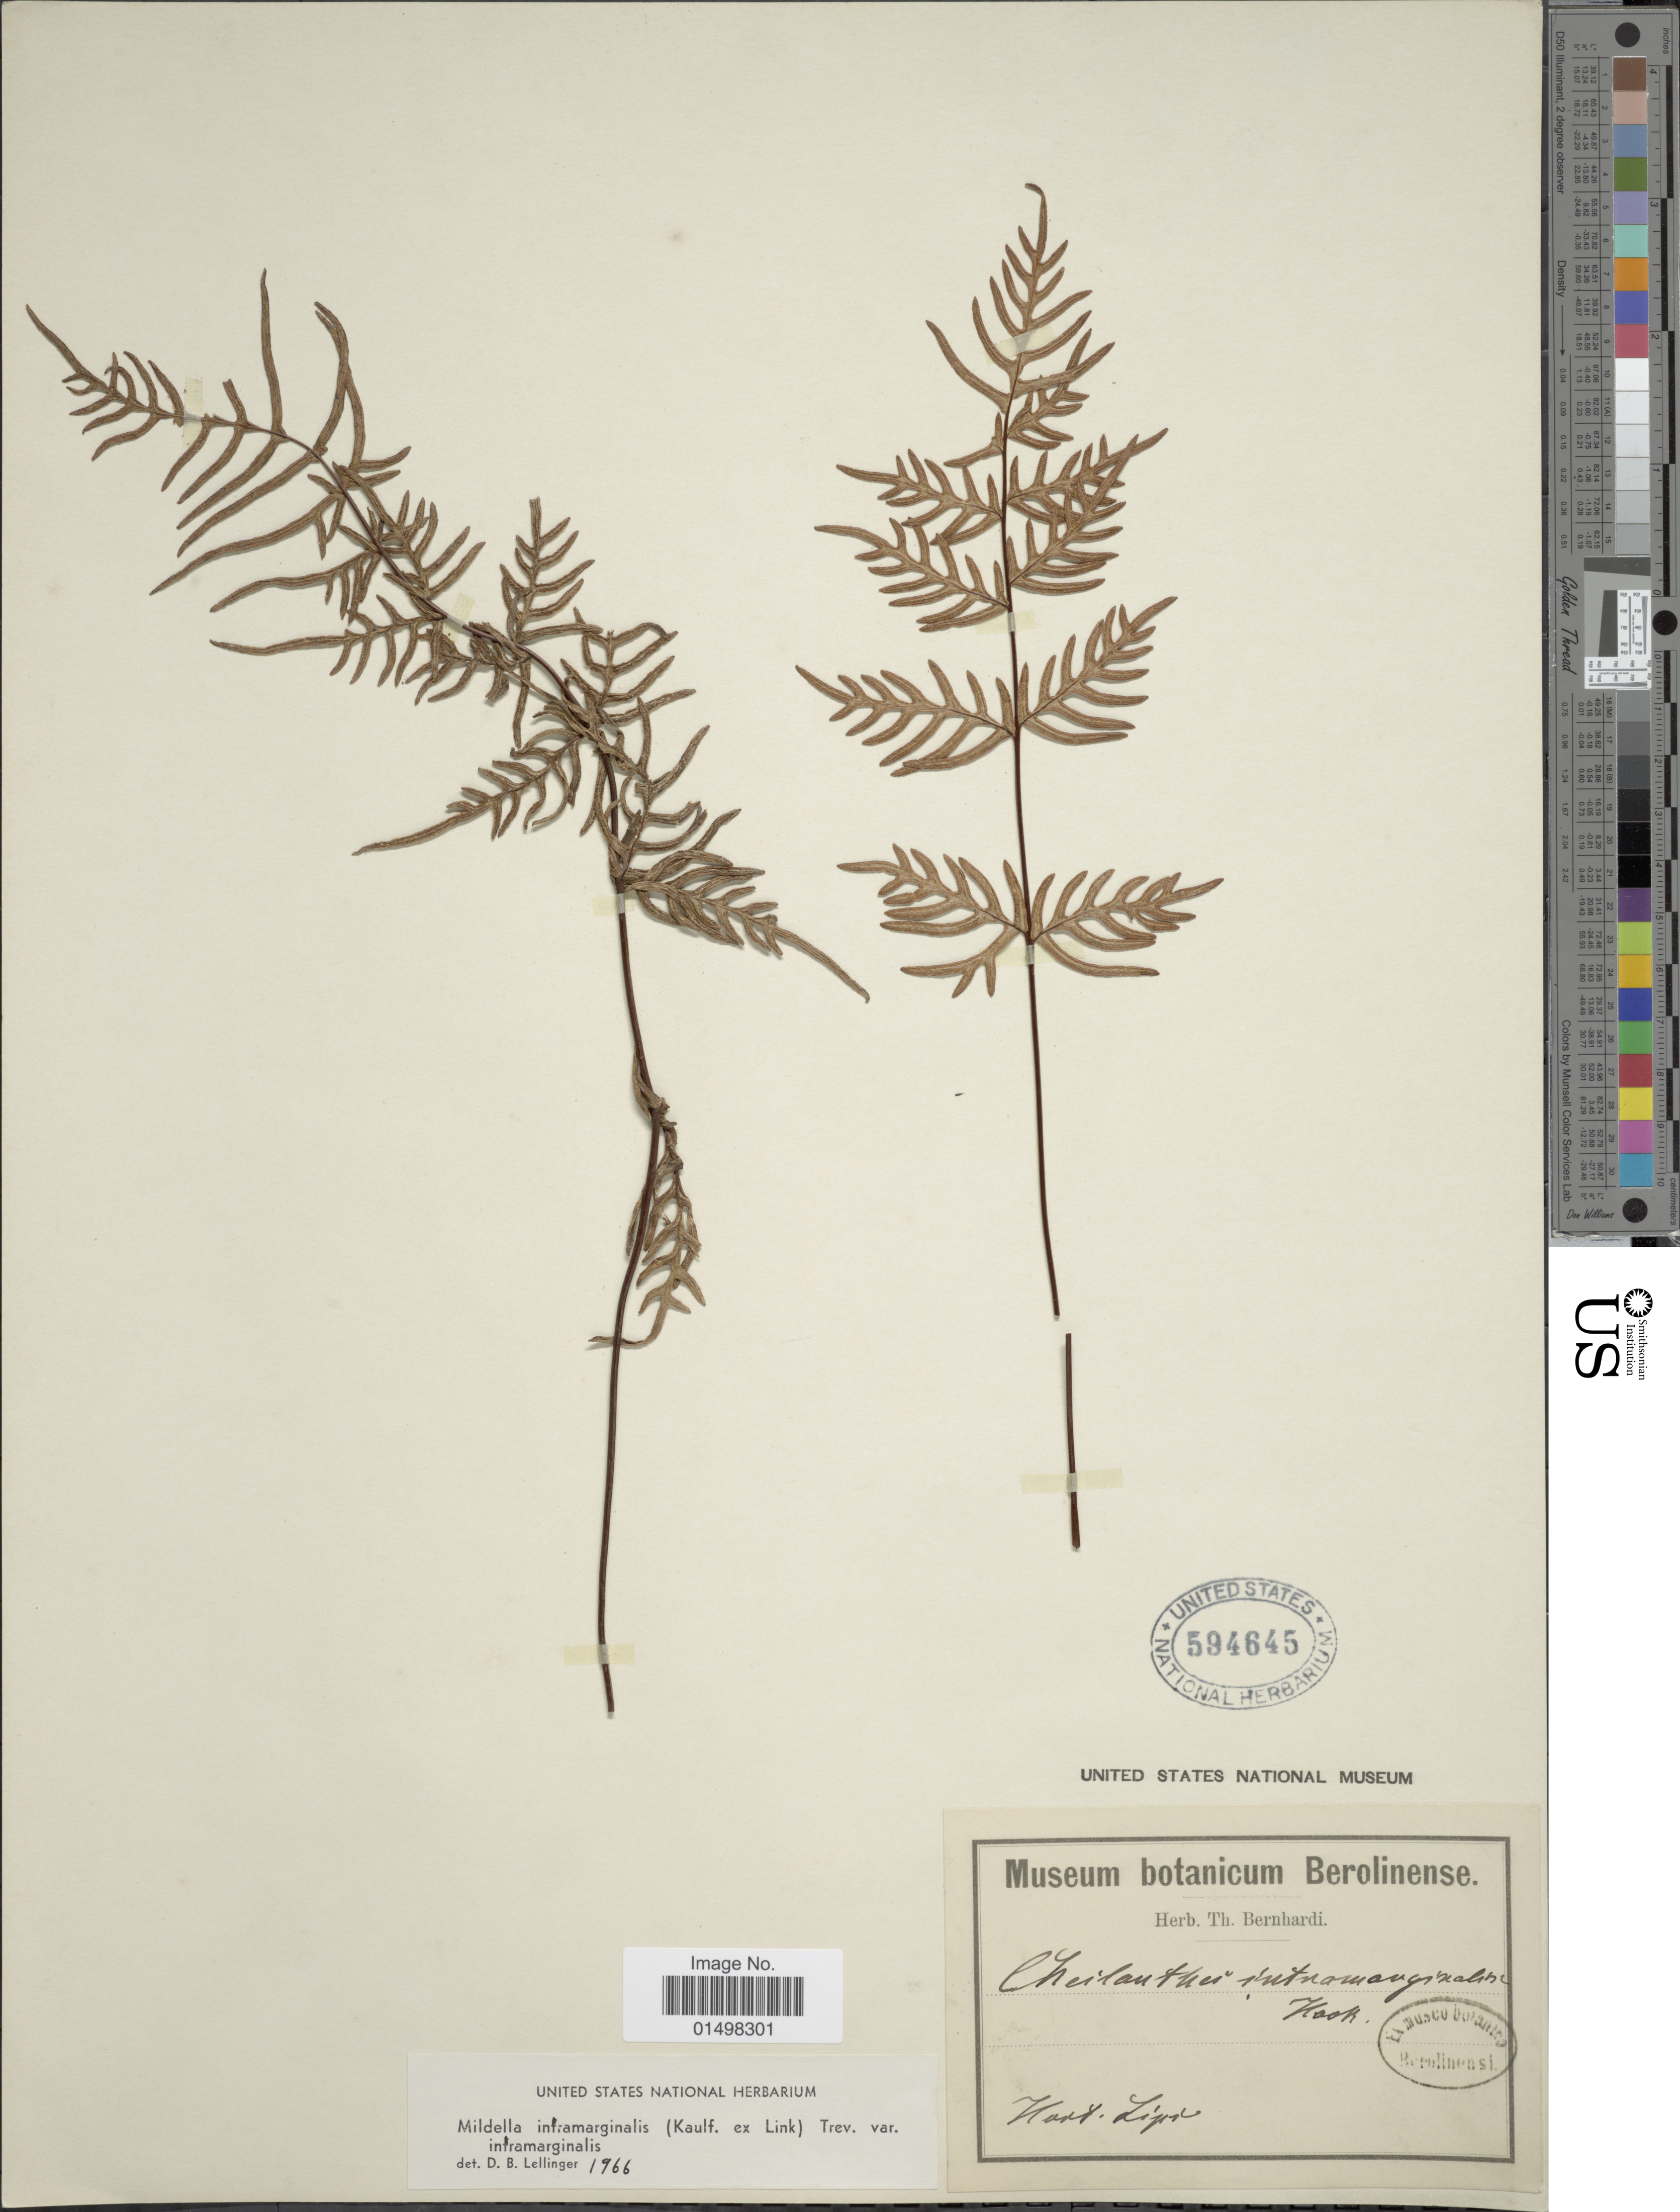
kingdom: Plantae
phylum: Tracheophyta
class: Polypodiopsida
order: Polypodiales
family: Pteridaceae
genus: Aleuritopteris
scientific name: Aleuritopteris intramarginalis (Kaulf. ex Link) comb. ined.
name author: (Kaulf. ex Link)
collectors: ex herb. Bernhardi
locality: Hort Lips [interpreted]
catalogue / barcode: US 594645